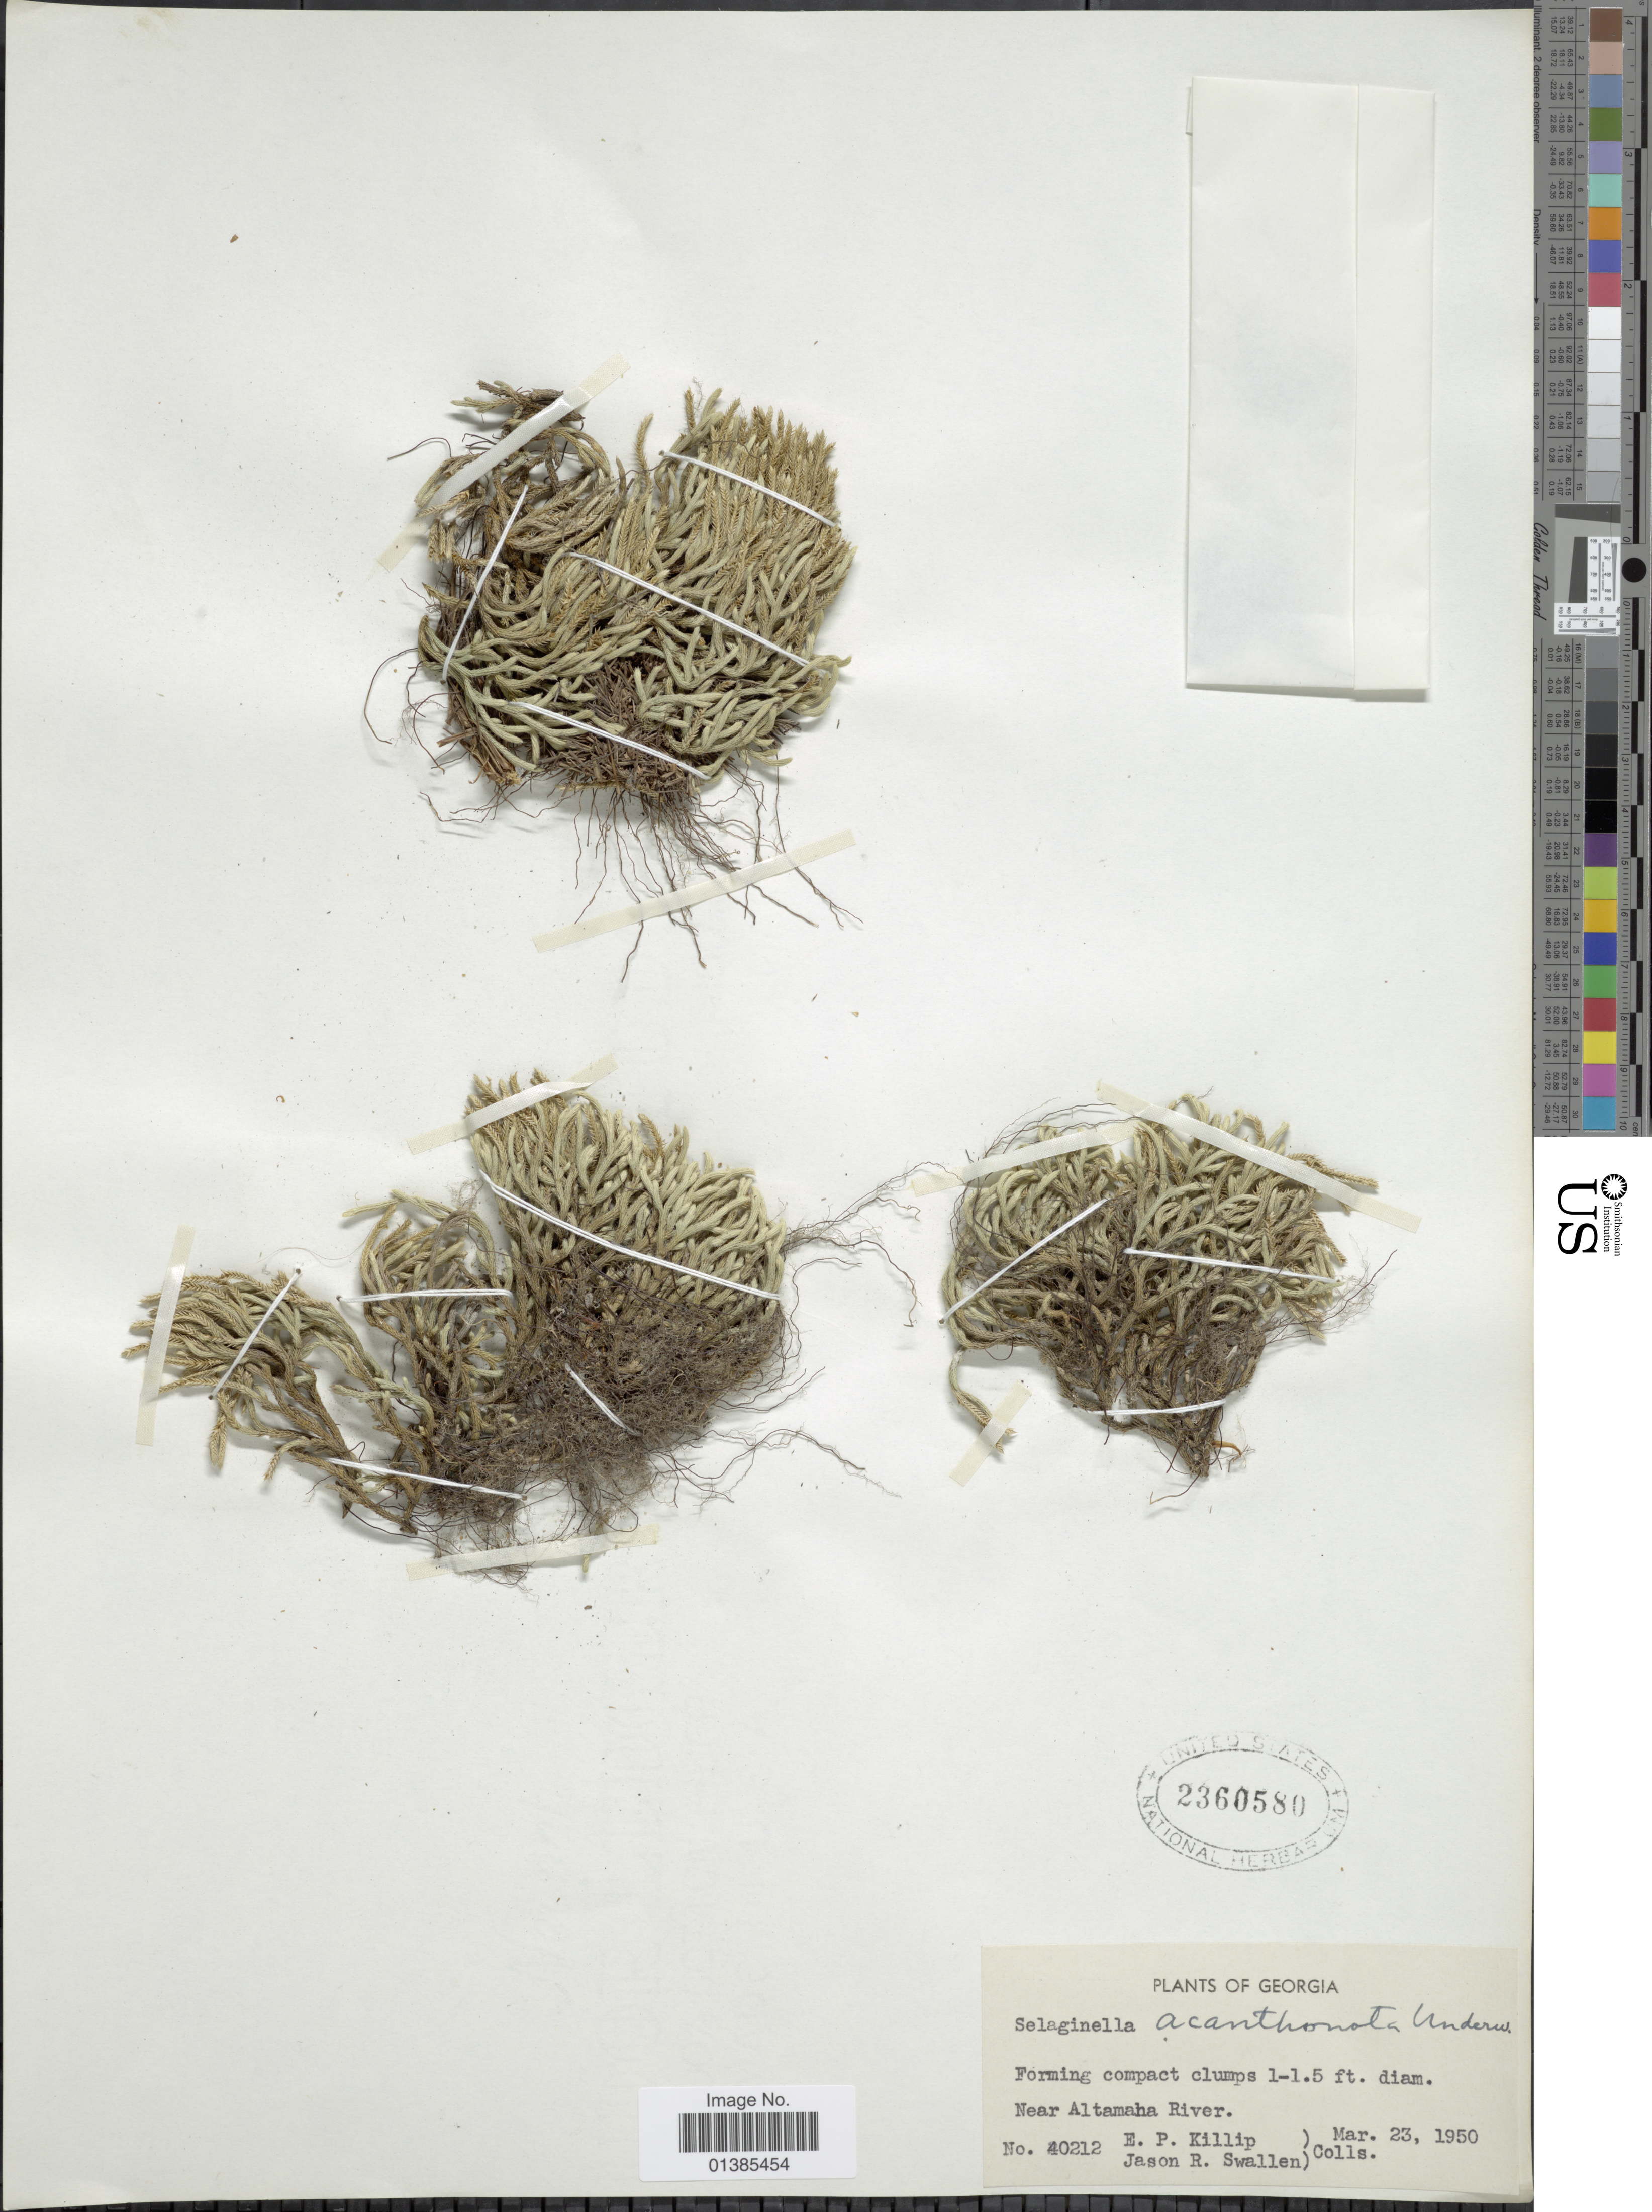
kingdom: Plantae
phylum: Tracheophyta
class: Lycopodiopsida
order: Selaginellales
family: Selaginellaceae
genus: Selaginella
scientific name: Selaginella arenicola subsp. acanthonota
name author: (Underw.) R.M. Tryon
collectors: E. P. Killip & J. R. Swallen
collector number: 40212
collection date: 1950-03-23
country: United States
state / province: Georgia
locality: Near Altamaha River.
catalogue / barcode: US 2360580